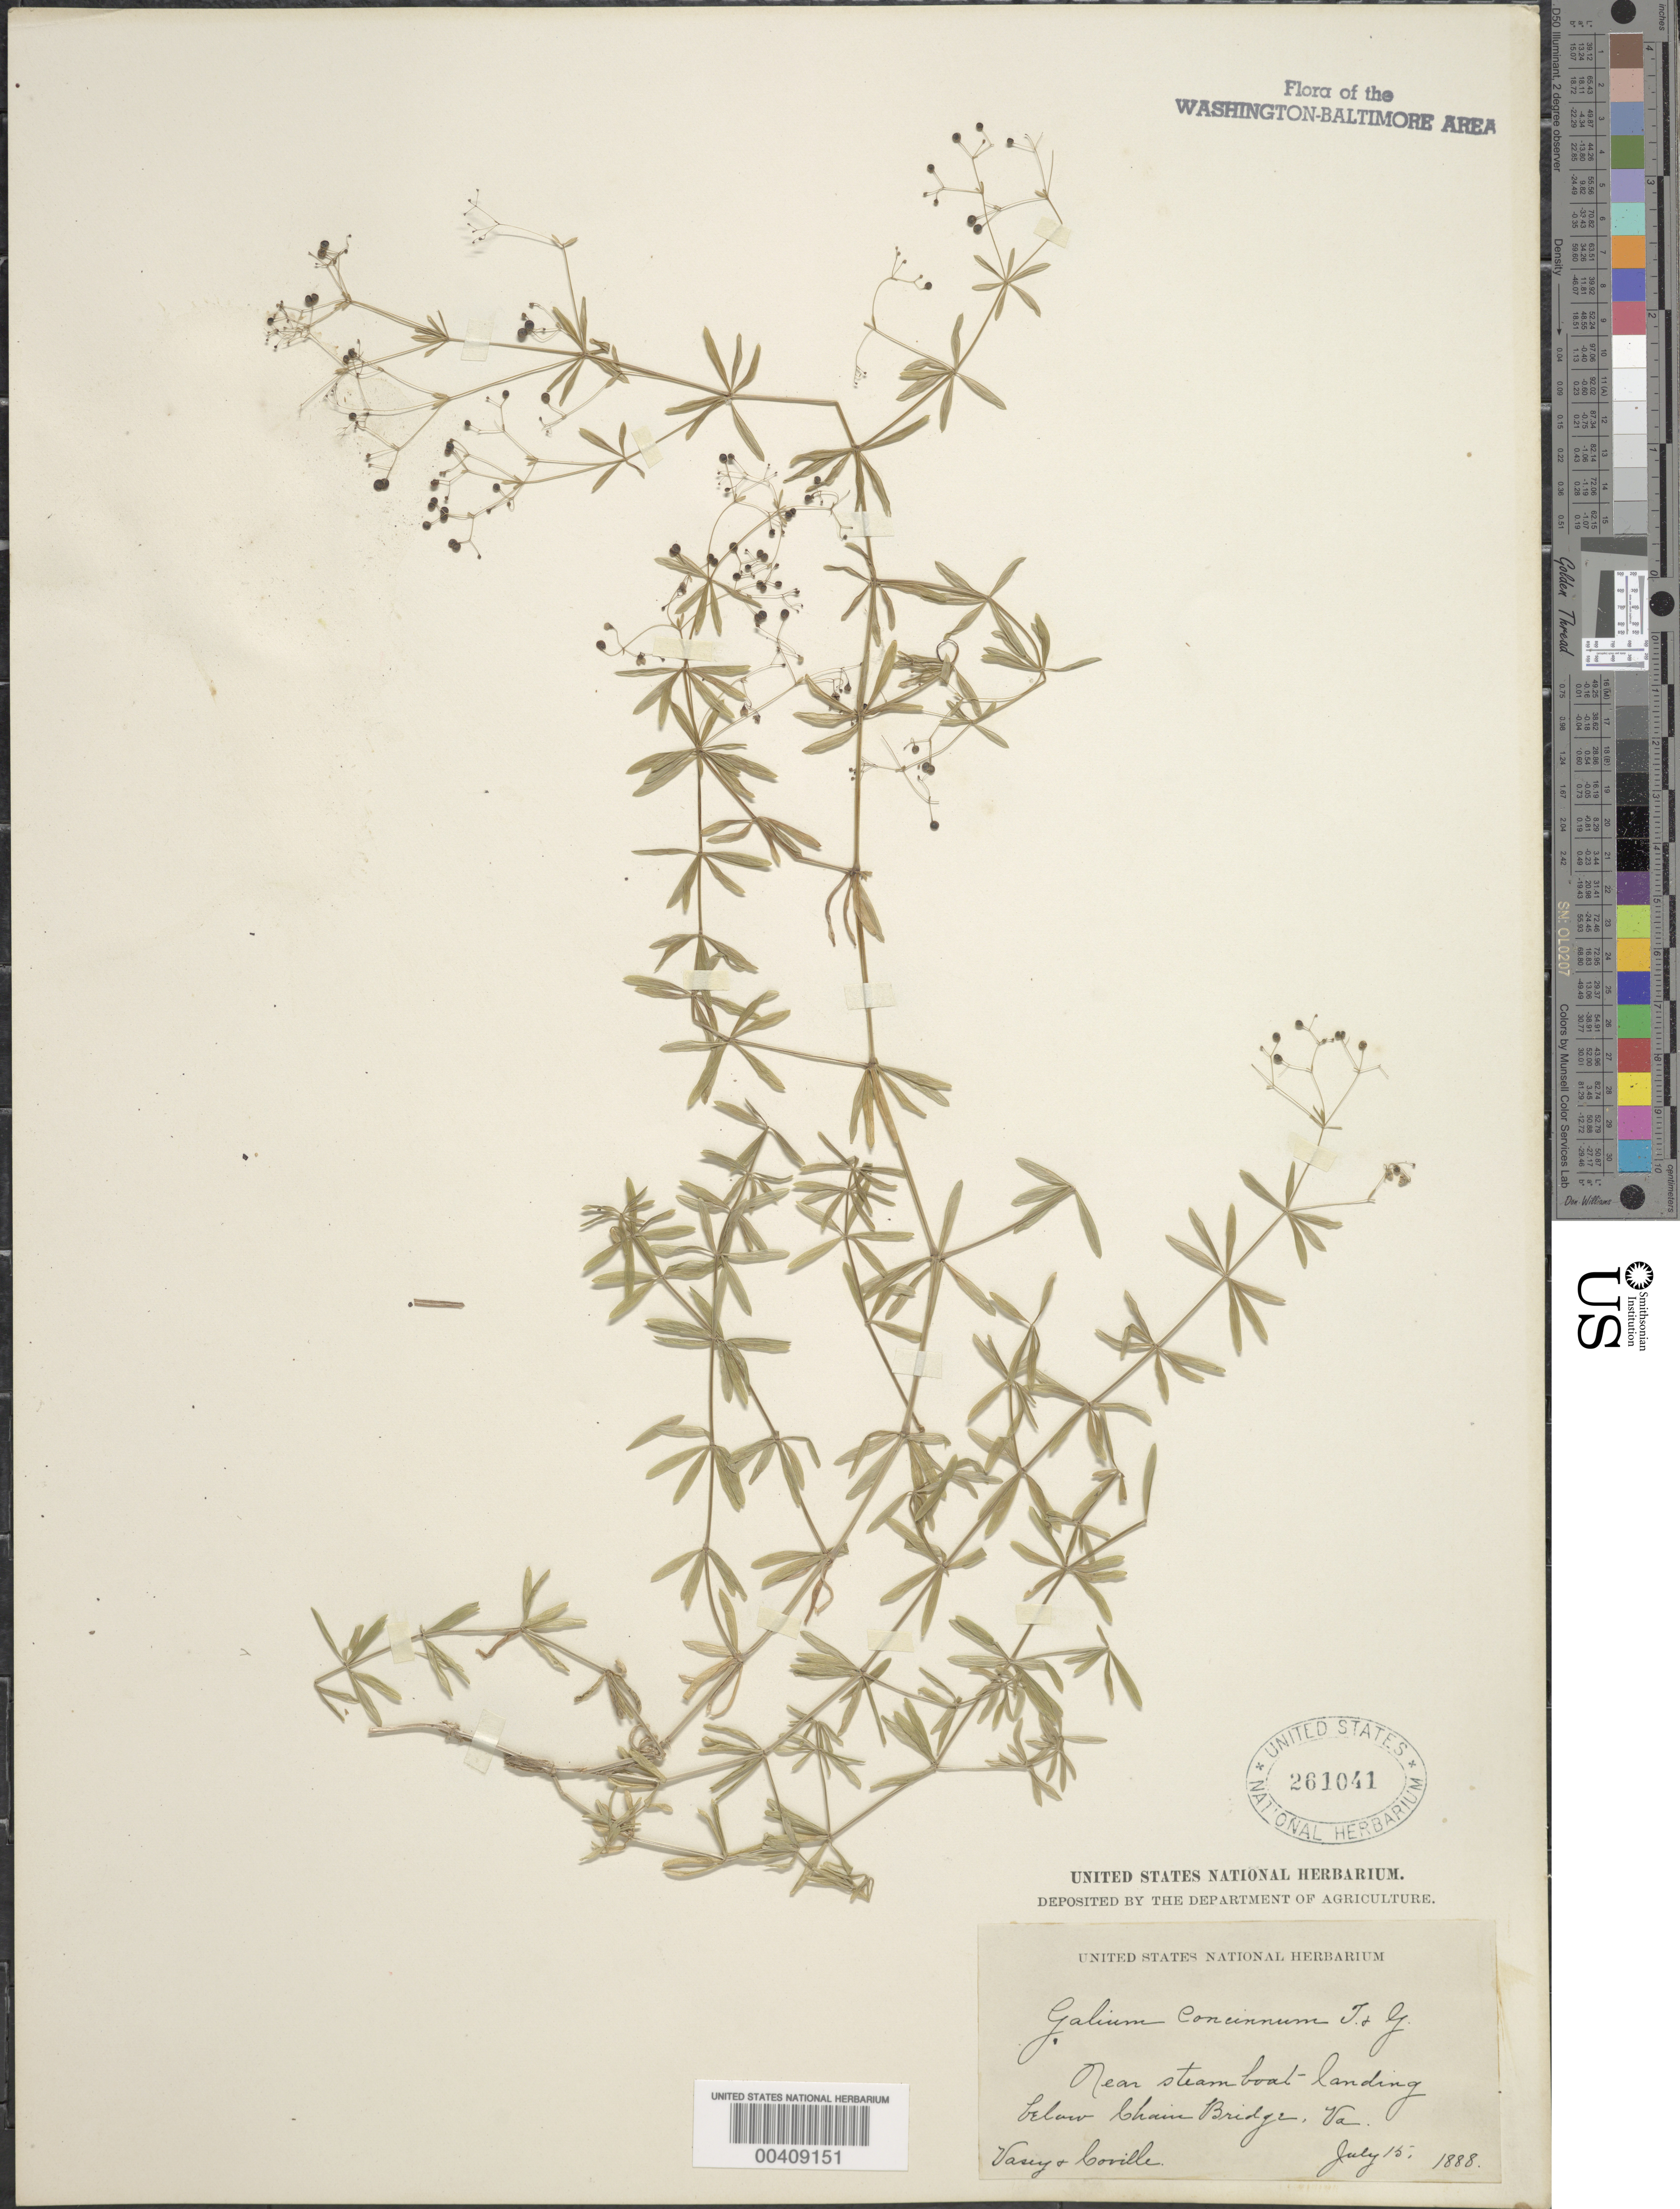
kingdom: Plantae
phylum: Tracheophyta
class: Magnoliopsida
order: Gentianales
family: Rubiaceae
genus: Galium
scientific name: Galium concinnum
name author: Torr. & A. Gray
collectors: G. R. Vasey & F. V. Coville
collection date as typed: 15 Jul 1888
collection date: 1888-07-15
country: United States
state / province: Virginia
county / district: Fairfax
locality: Below Chain Bridge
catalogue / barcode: US 261041